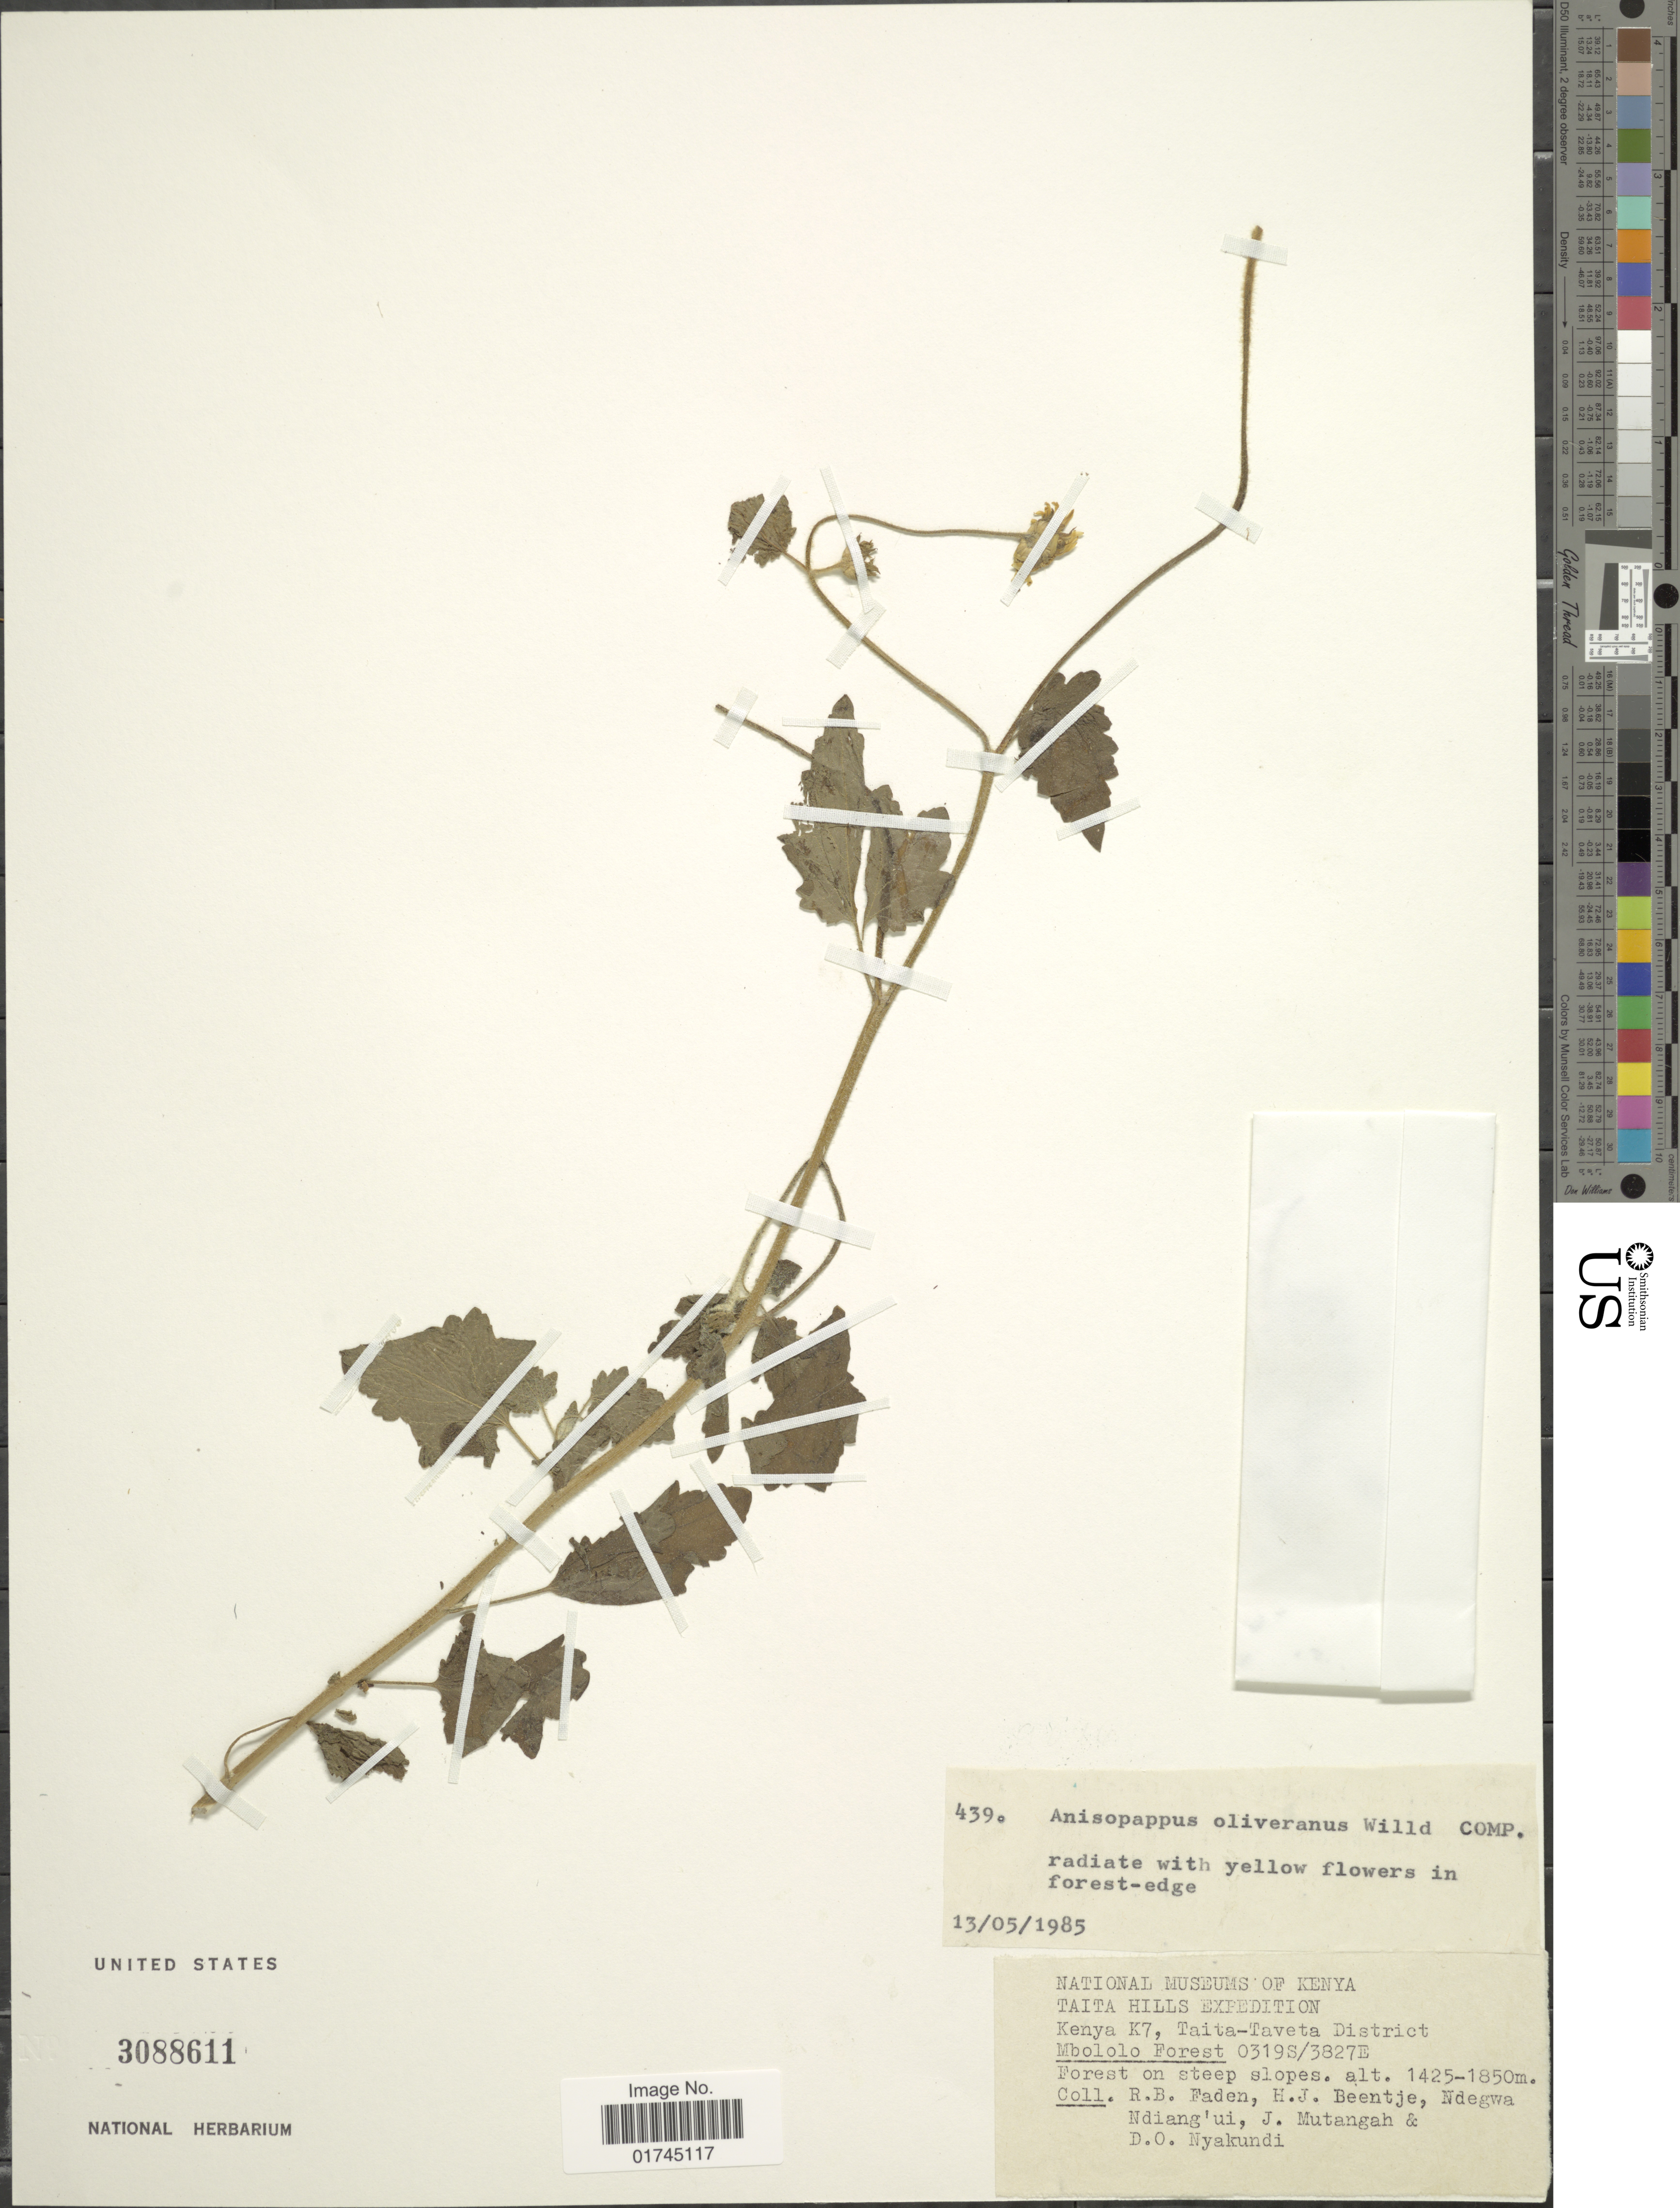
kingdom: Plantae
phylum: Tracheophyta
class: Magnoliopsida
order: Asterales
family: Asteraceae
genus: Anisopappus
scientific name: Anisopappus oliverianus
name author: (Oliv.) Wild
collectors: R. B. Faden, H. J. Beentje, Ndegwa Ndiang'ui & D. Nyakundi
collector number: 439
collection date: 1985-05-13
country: Kenya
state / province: Taita Taveta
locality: Kenya K7, Mbololo Forest, forest on steep slopes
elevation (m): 1425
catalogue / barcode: US 3088611